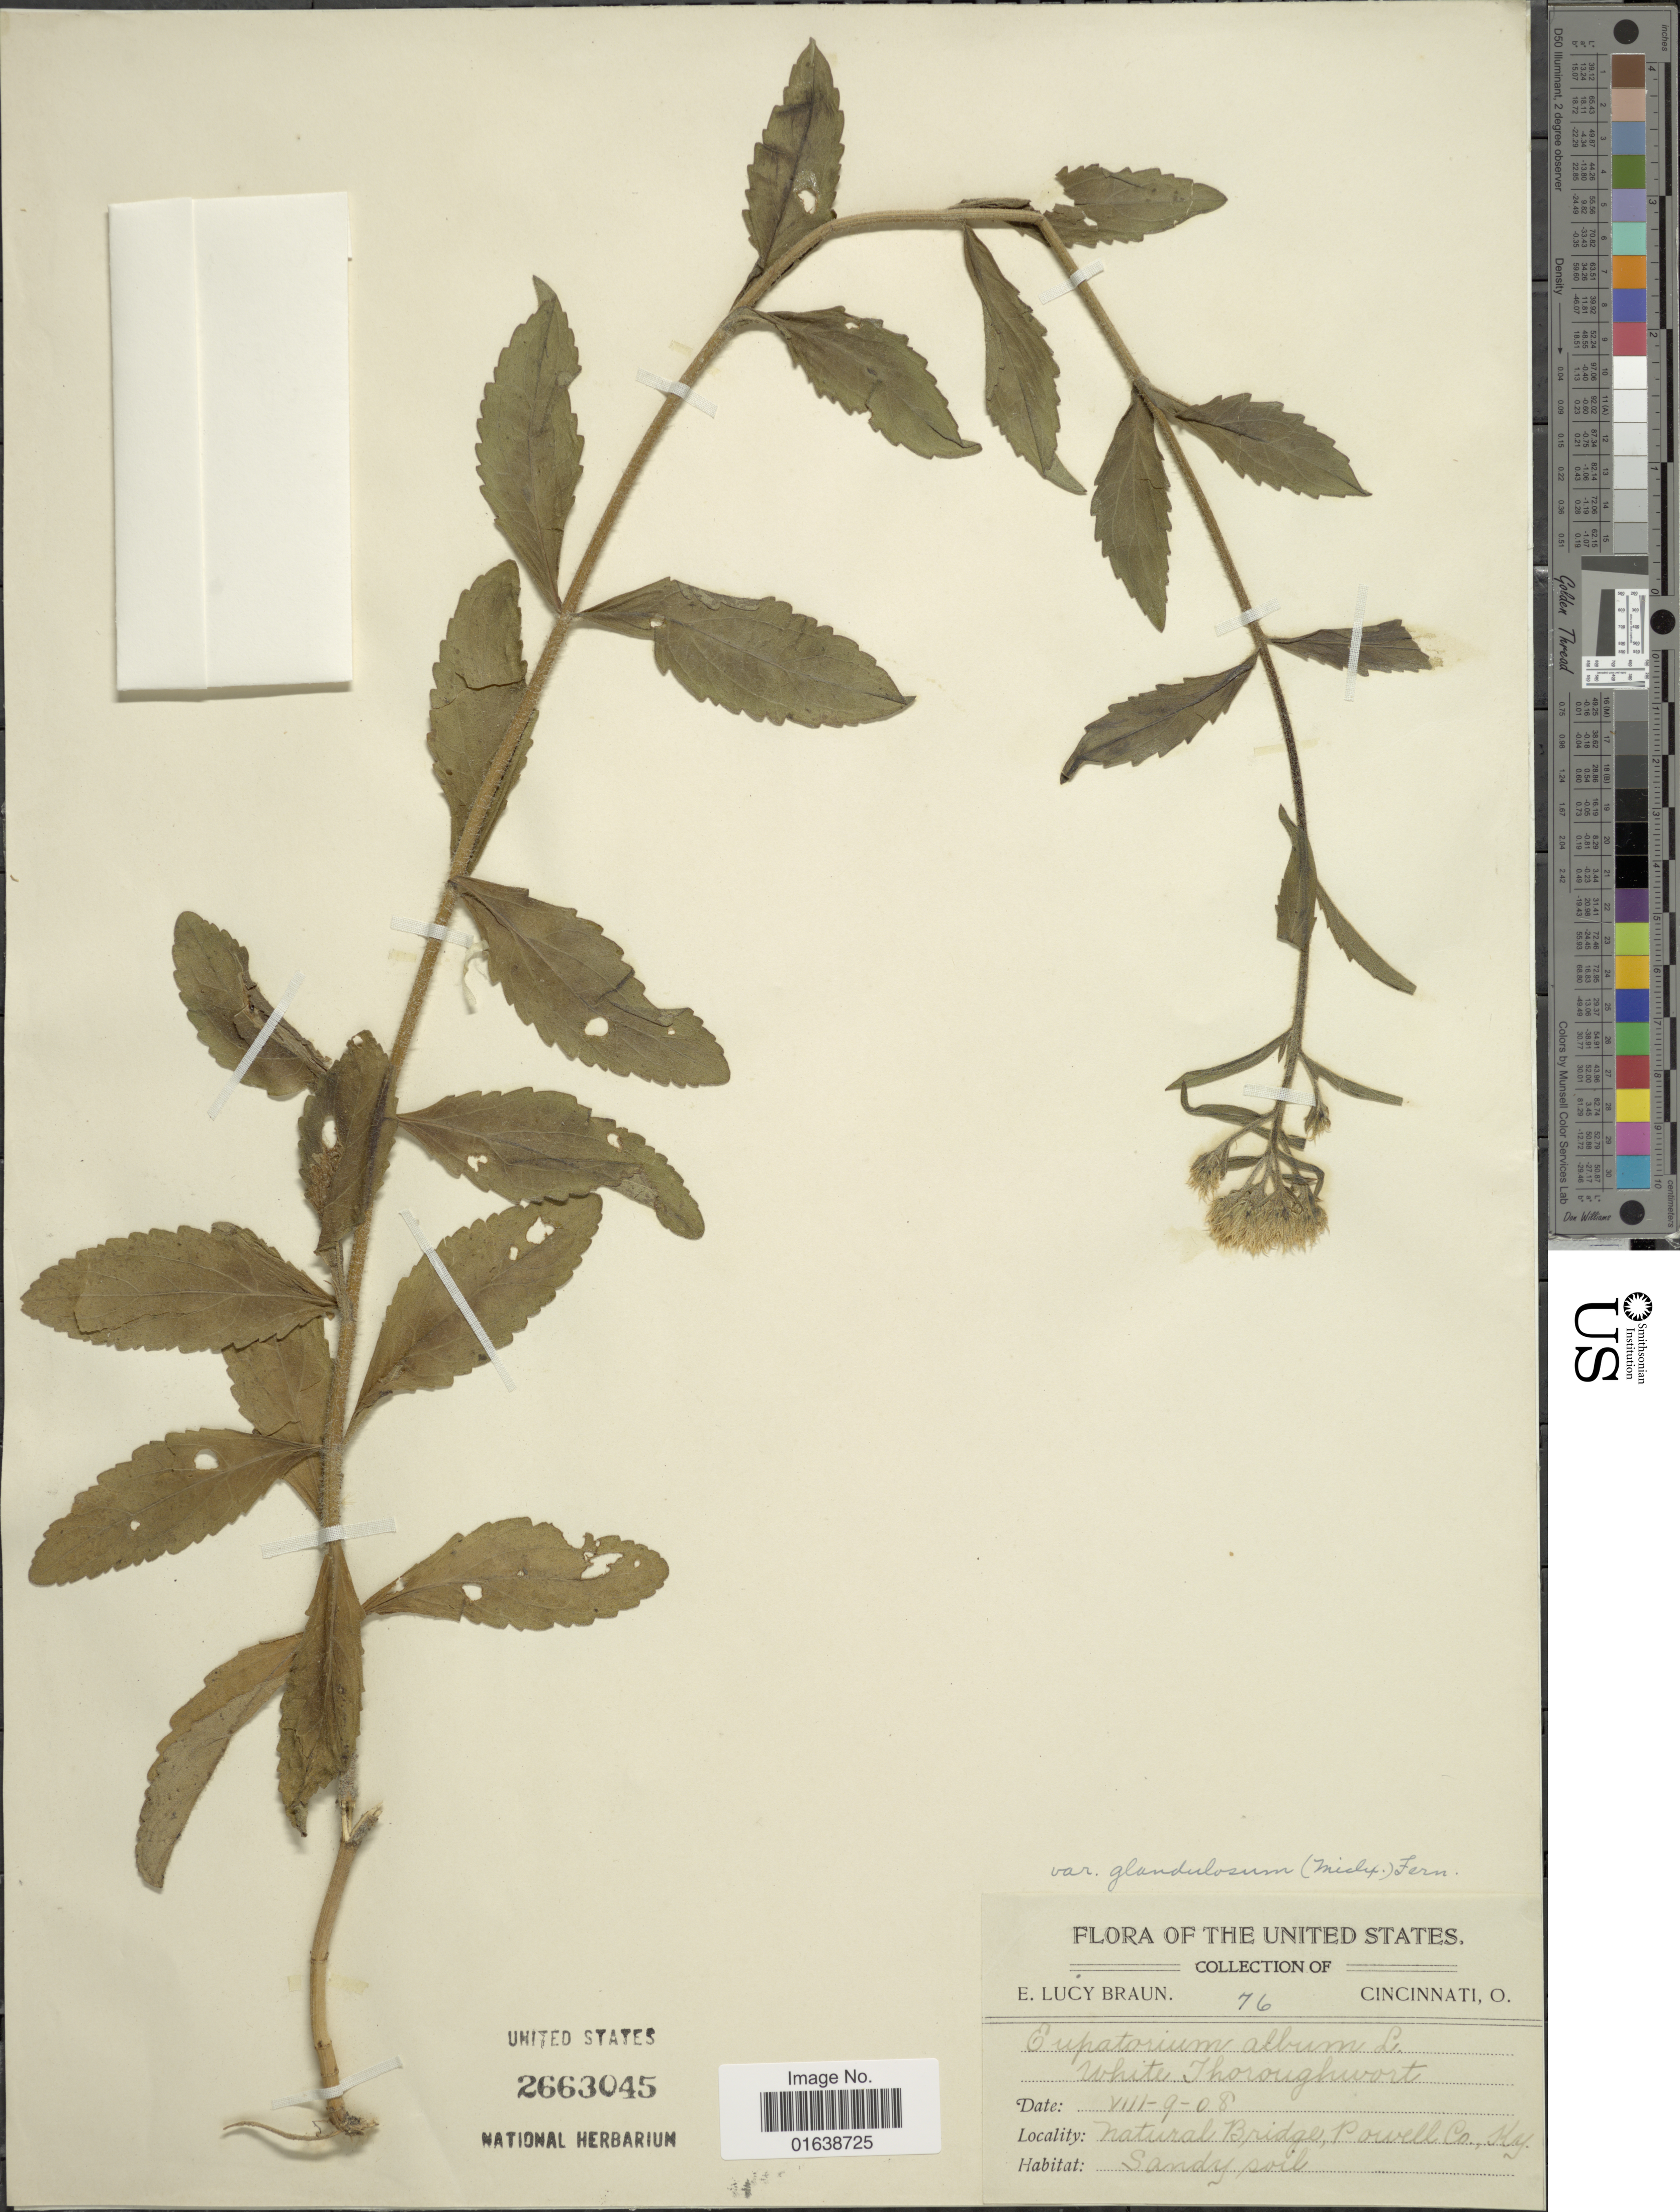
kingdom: Plantae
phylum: Tracheophyta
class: Magnoliopsida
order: Asterales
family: Asteraceae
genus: Eupatorium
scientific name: Eupatorium album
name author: L.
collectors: E. L. Braun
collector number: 76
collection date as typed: Transcribed d/m/y: 9/8/8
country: United States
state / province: Kentucky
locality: Natural Bridge, Powell Co.,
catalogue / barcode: US 2663045